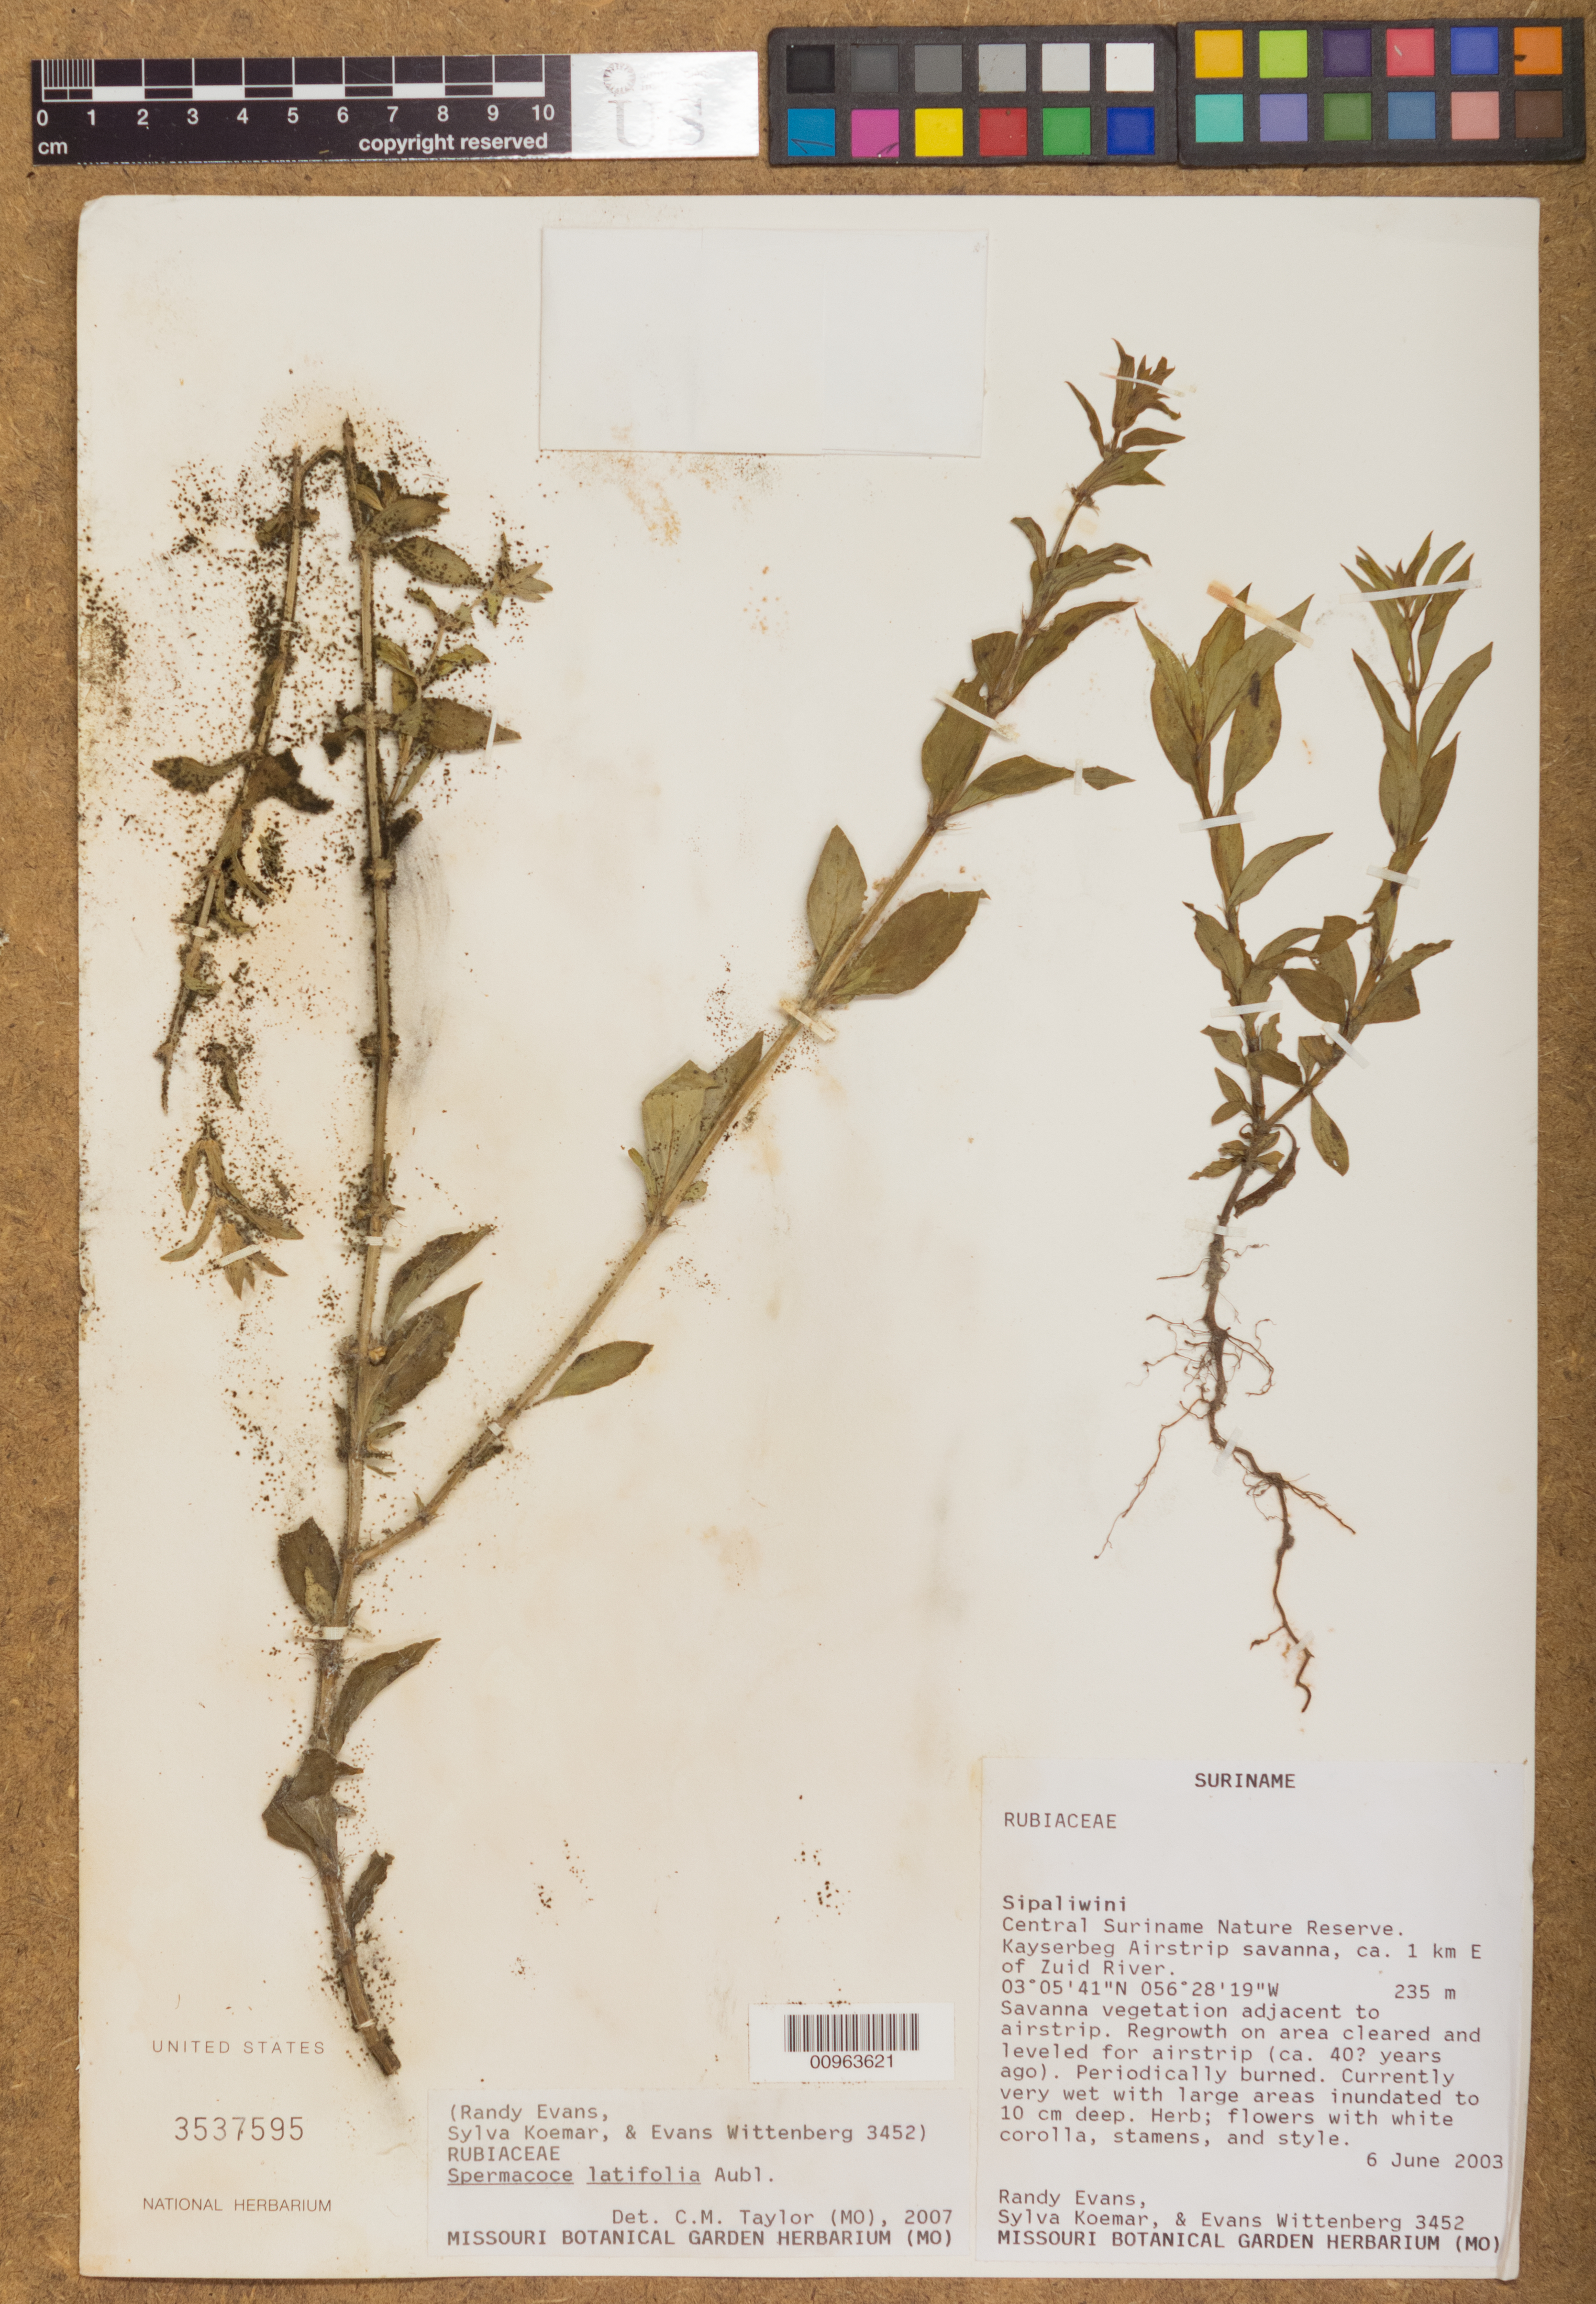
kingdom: Plantae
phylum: Tracheophyta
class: Magnoliopsida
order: Gentianales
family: Rubiaceae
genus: Spermacoce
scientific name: Spermacoce latifolia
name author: Aubl.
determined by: Taylor, Charlotte M.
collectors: R. Evans, S. Koemar & E. Wittenberg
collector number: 3452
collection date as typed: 6-Jun-03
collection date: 2003-06-06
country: Suriname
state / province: Sipaliwini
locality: Central Suriname Nature Reserve. Kayserberg Airstrip savanna, ca 1km E of Zuid River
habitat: Savanna vegetation adjacent to airstrip. Regrowth on area clared and leveled for airstrip (ca 40? Years ago). Periodically burned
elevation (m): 235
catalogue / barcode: US 3537595